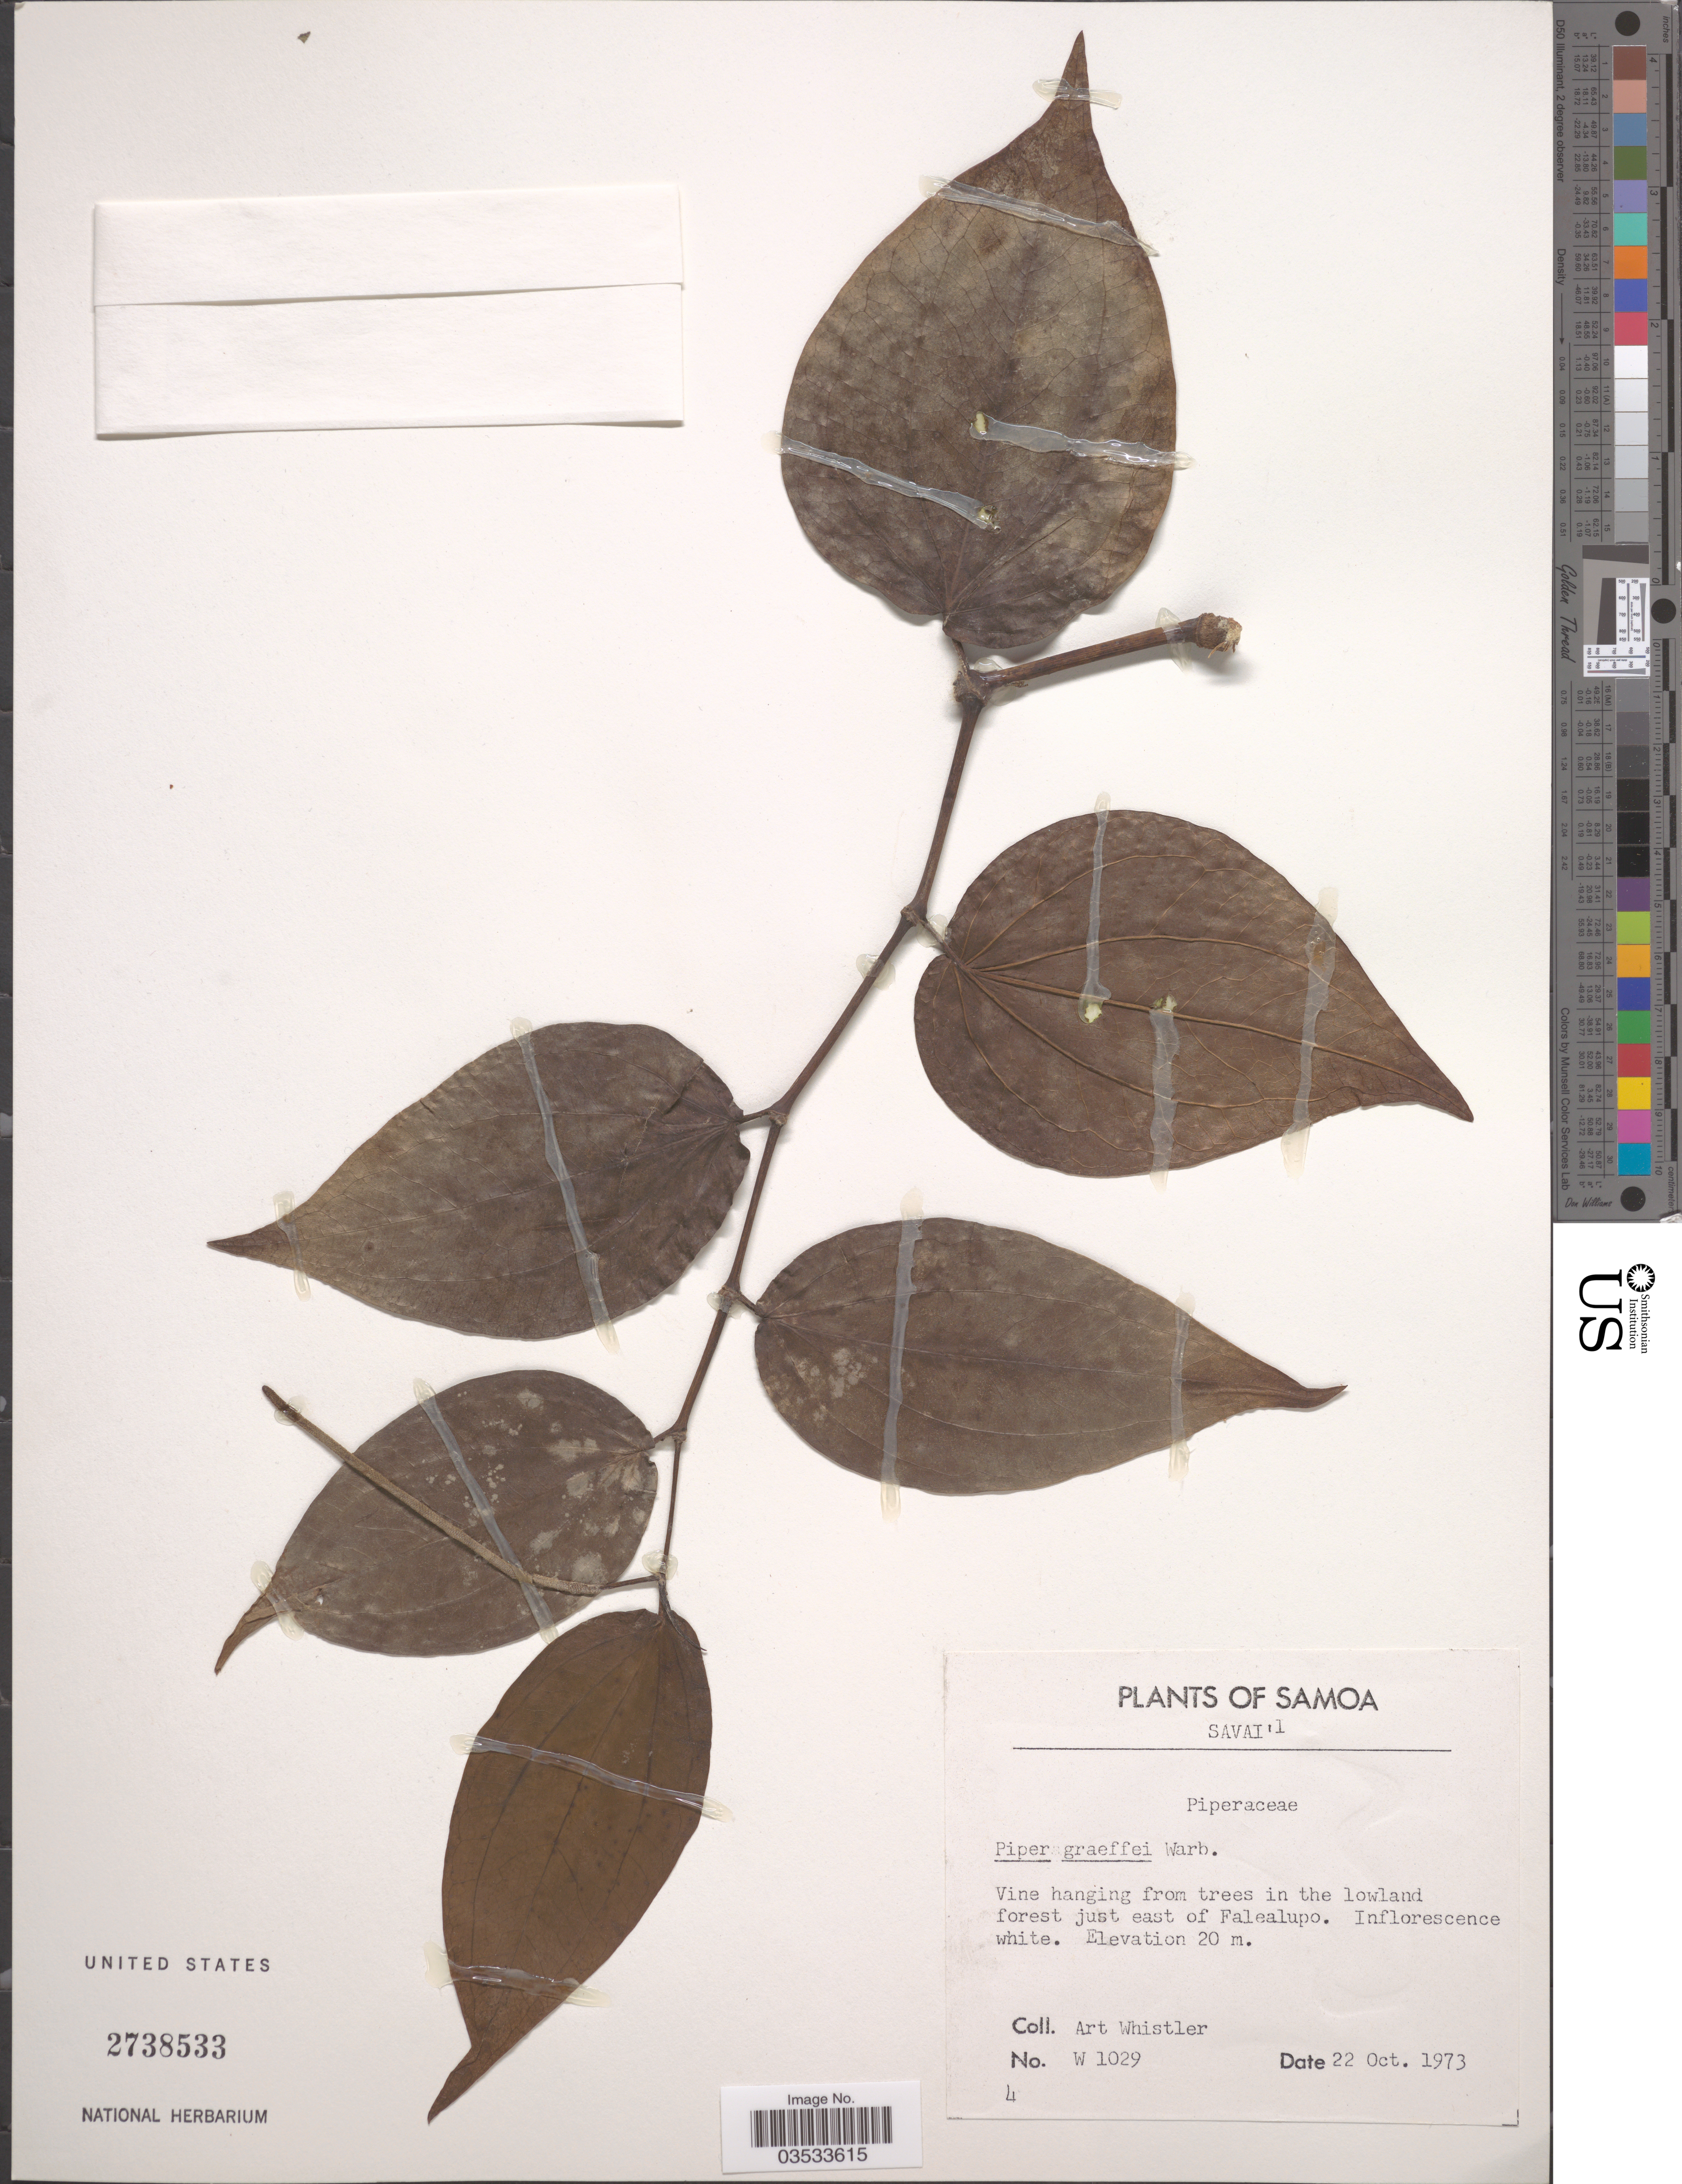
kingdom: Plantae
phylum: Tracheophyta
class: Magnoliopsida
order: Piperales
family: Piperaceae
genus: Piper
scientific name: Piper graeffei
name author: Warb.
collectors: A. Whistler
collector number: W1029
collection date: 1973-10-22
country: Samoa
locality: Samoa. Savai'i. Just east of Falealupo.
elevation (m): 20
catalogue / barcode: US 2738533